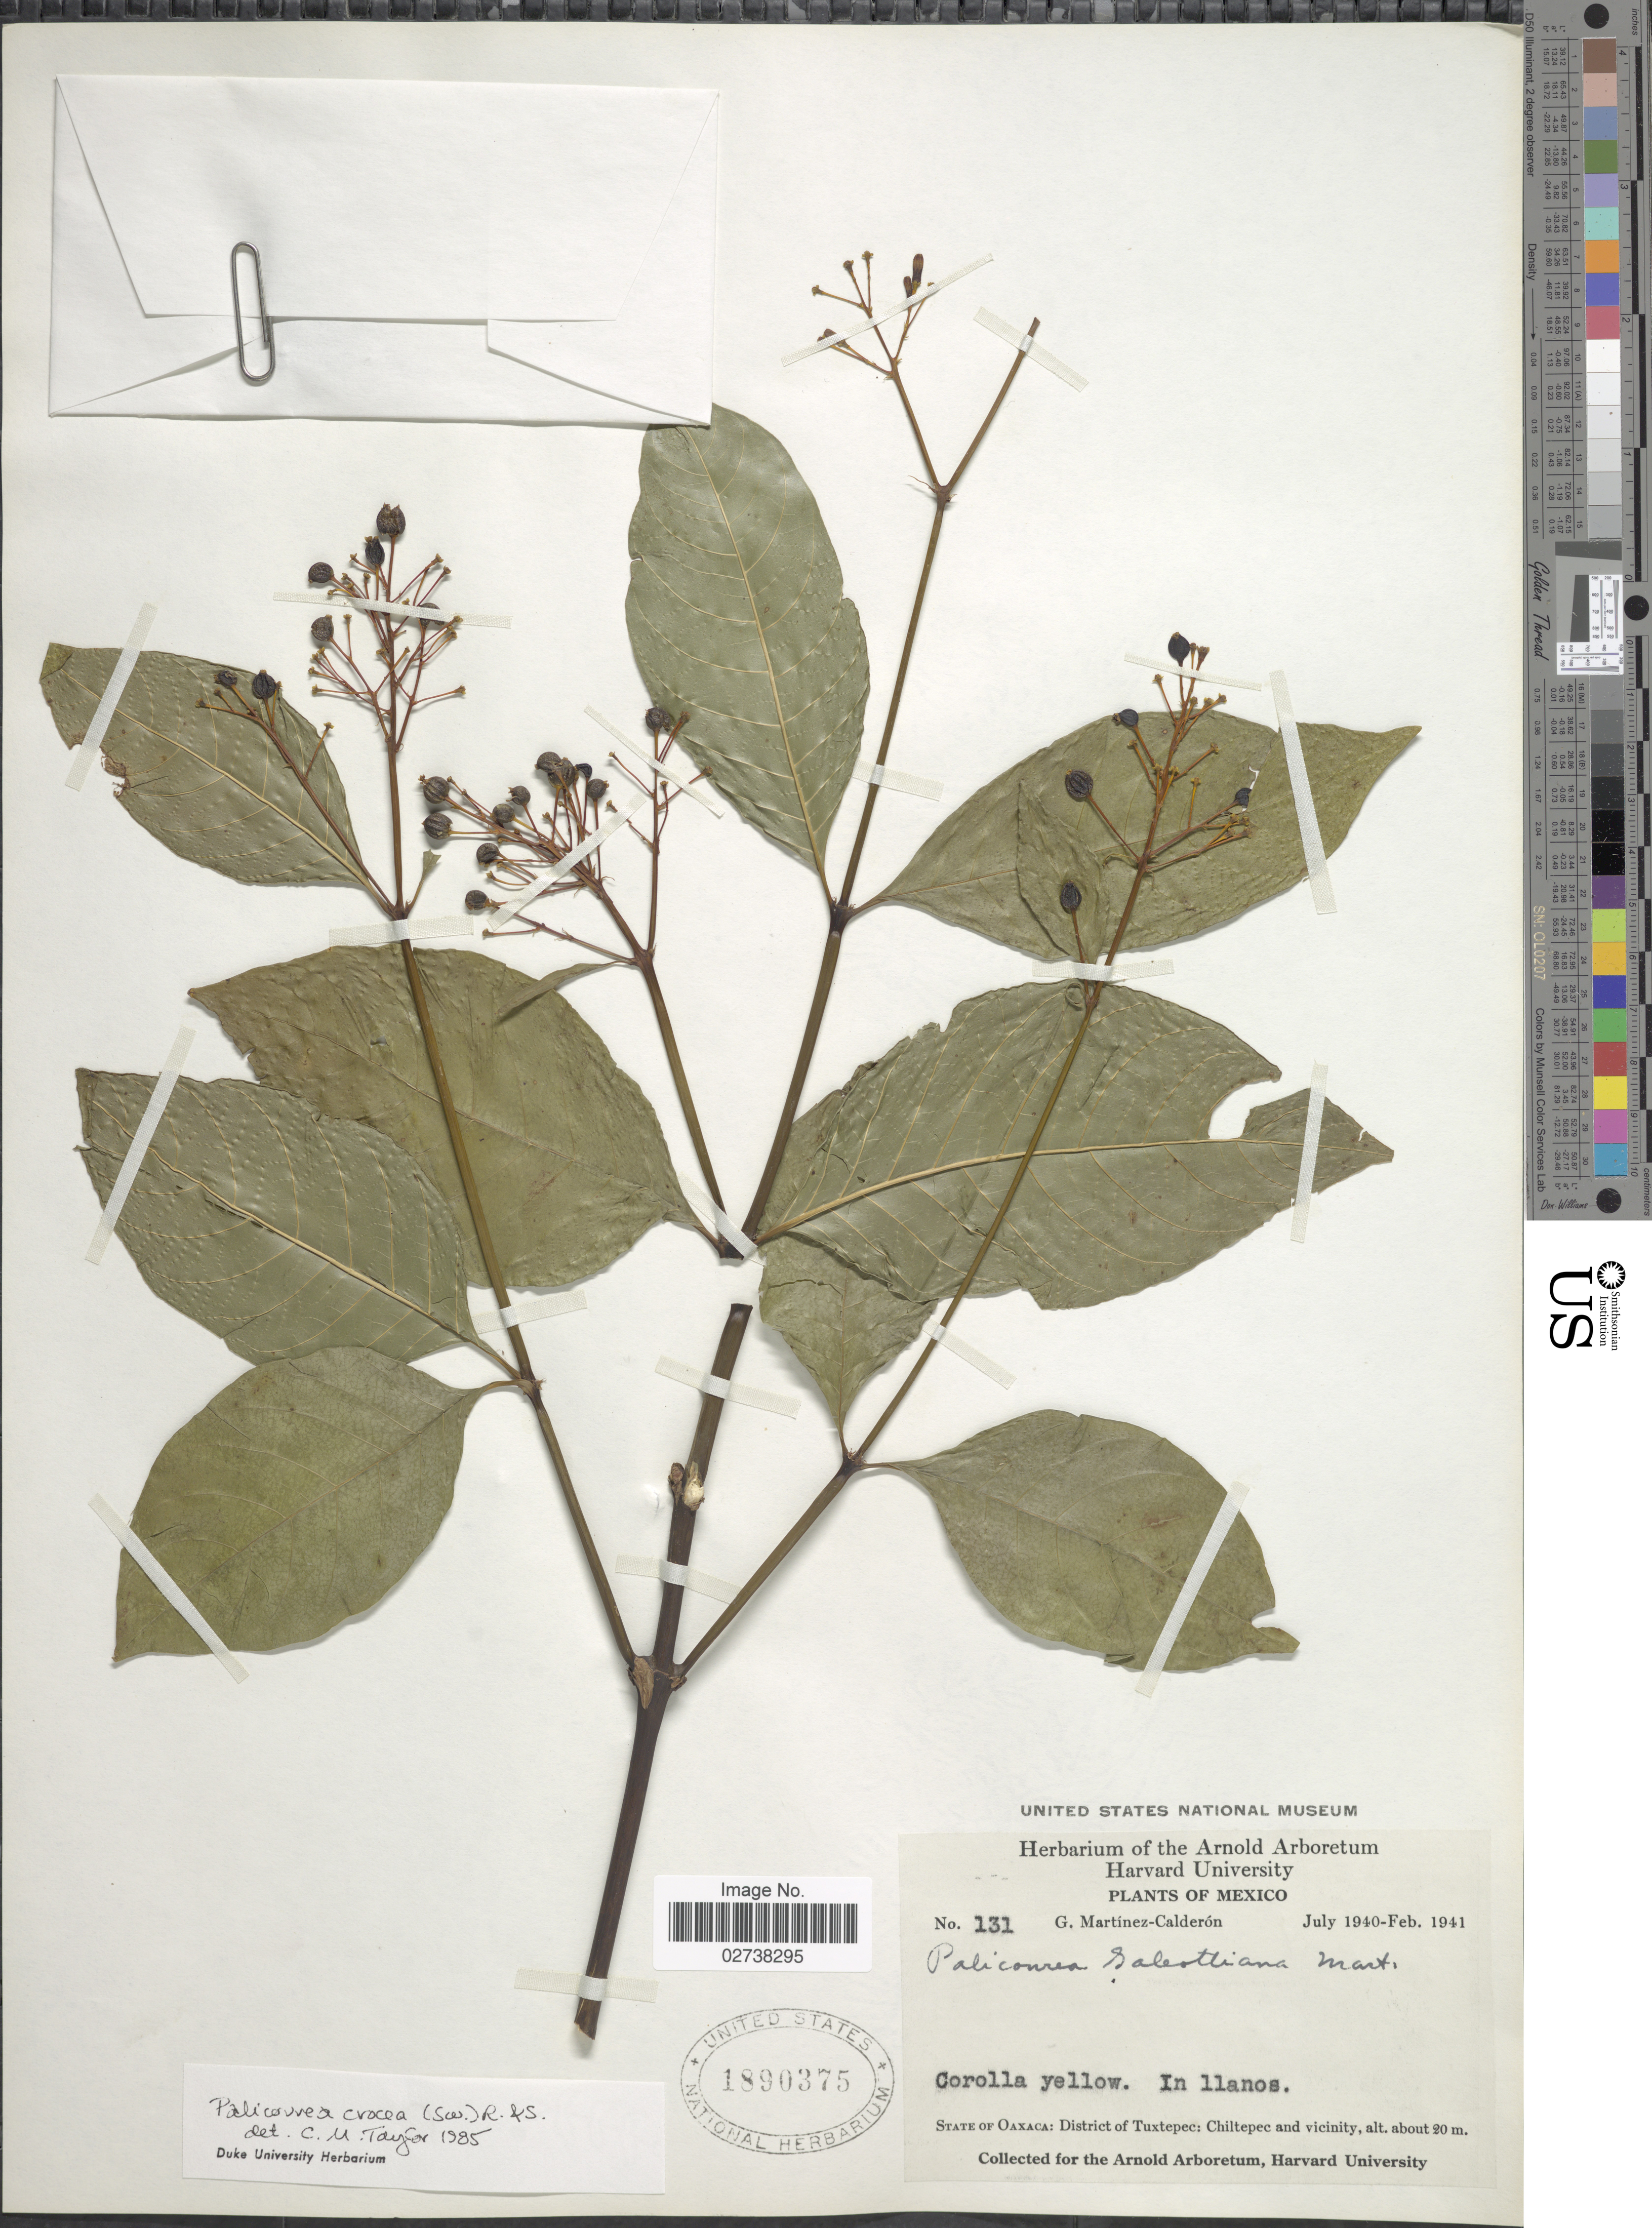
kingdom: Plantae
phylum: Tracheophyta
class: Magnoliopsida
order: Gentianales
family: Rubiaceae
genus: Palicourea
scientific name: Palicourea crocea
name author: (Sw.) Schult.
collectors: G. Martínez Calderón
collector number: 131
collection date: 1940-07/1941-02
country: Mexico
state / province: Oaxaca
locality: In llanos. District of Tuxtepec: Chiltepec and vicinity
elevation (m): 20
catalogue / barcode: US 1890375